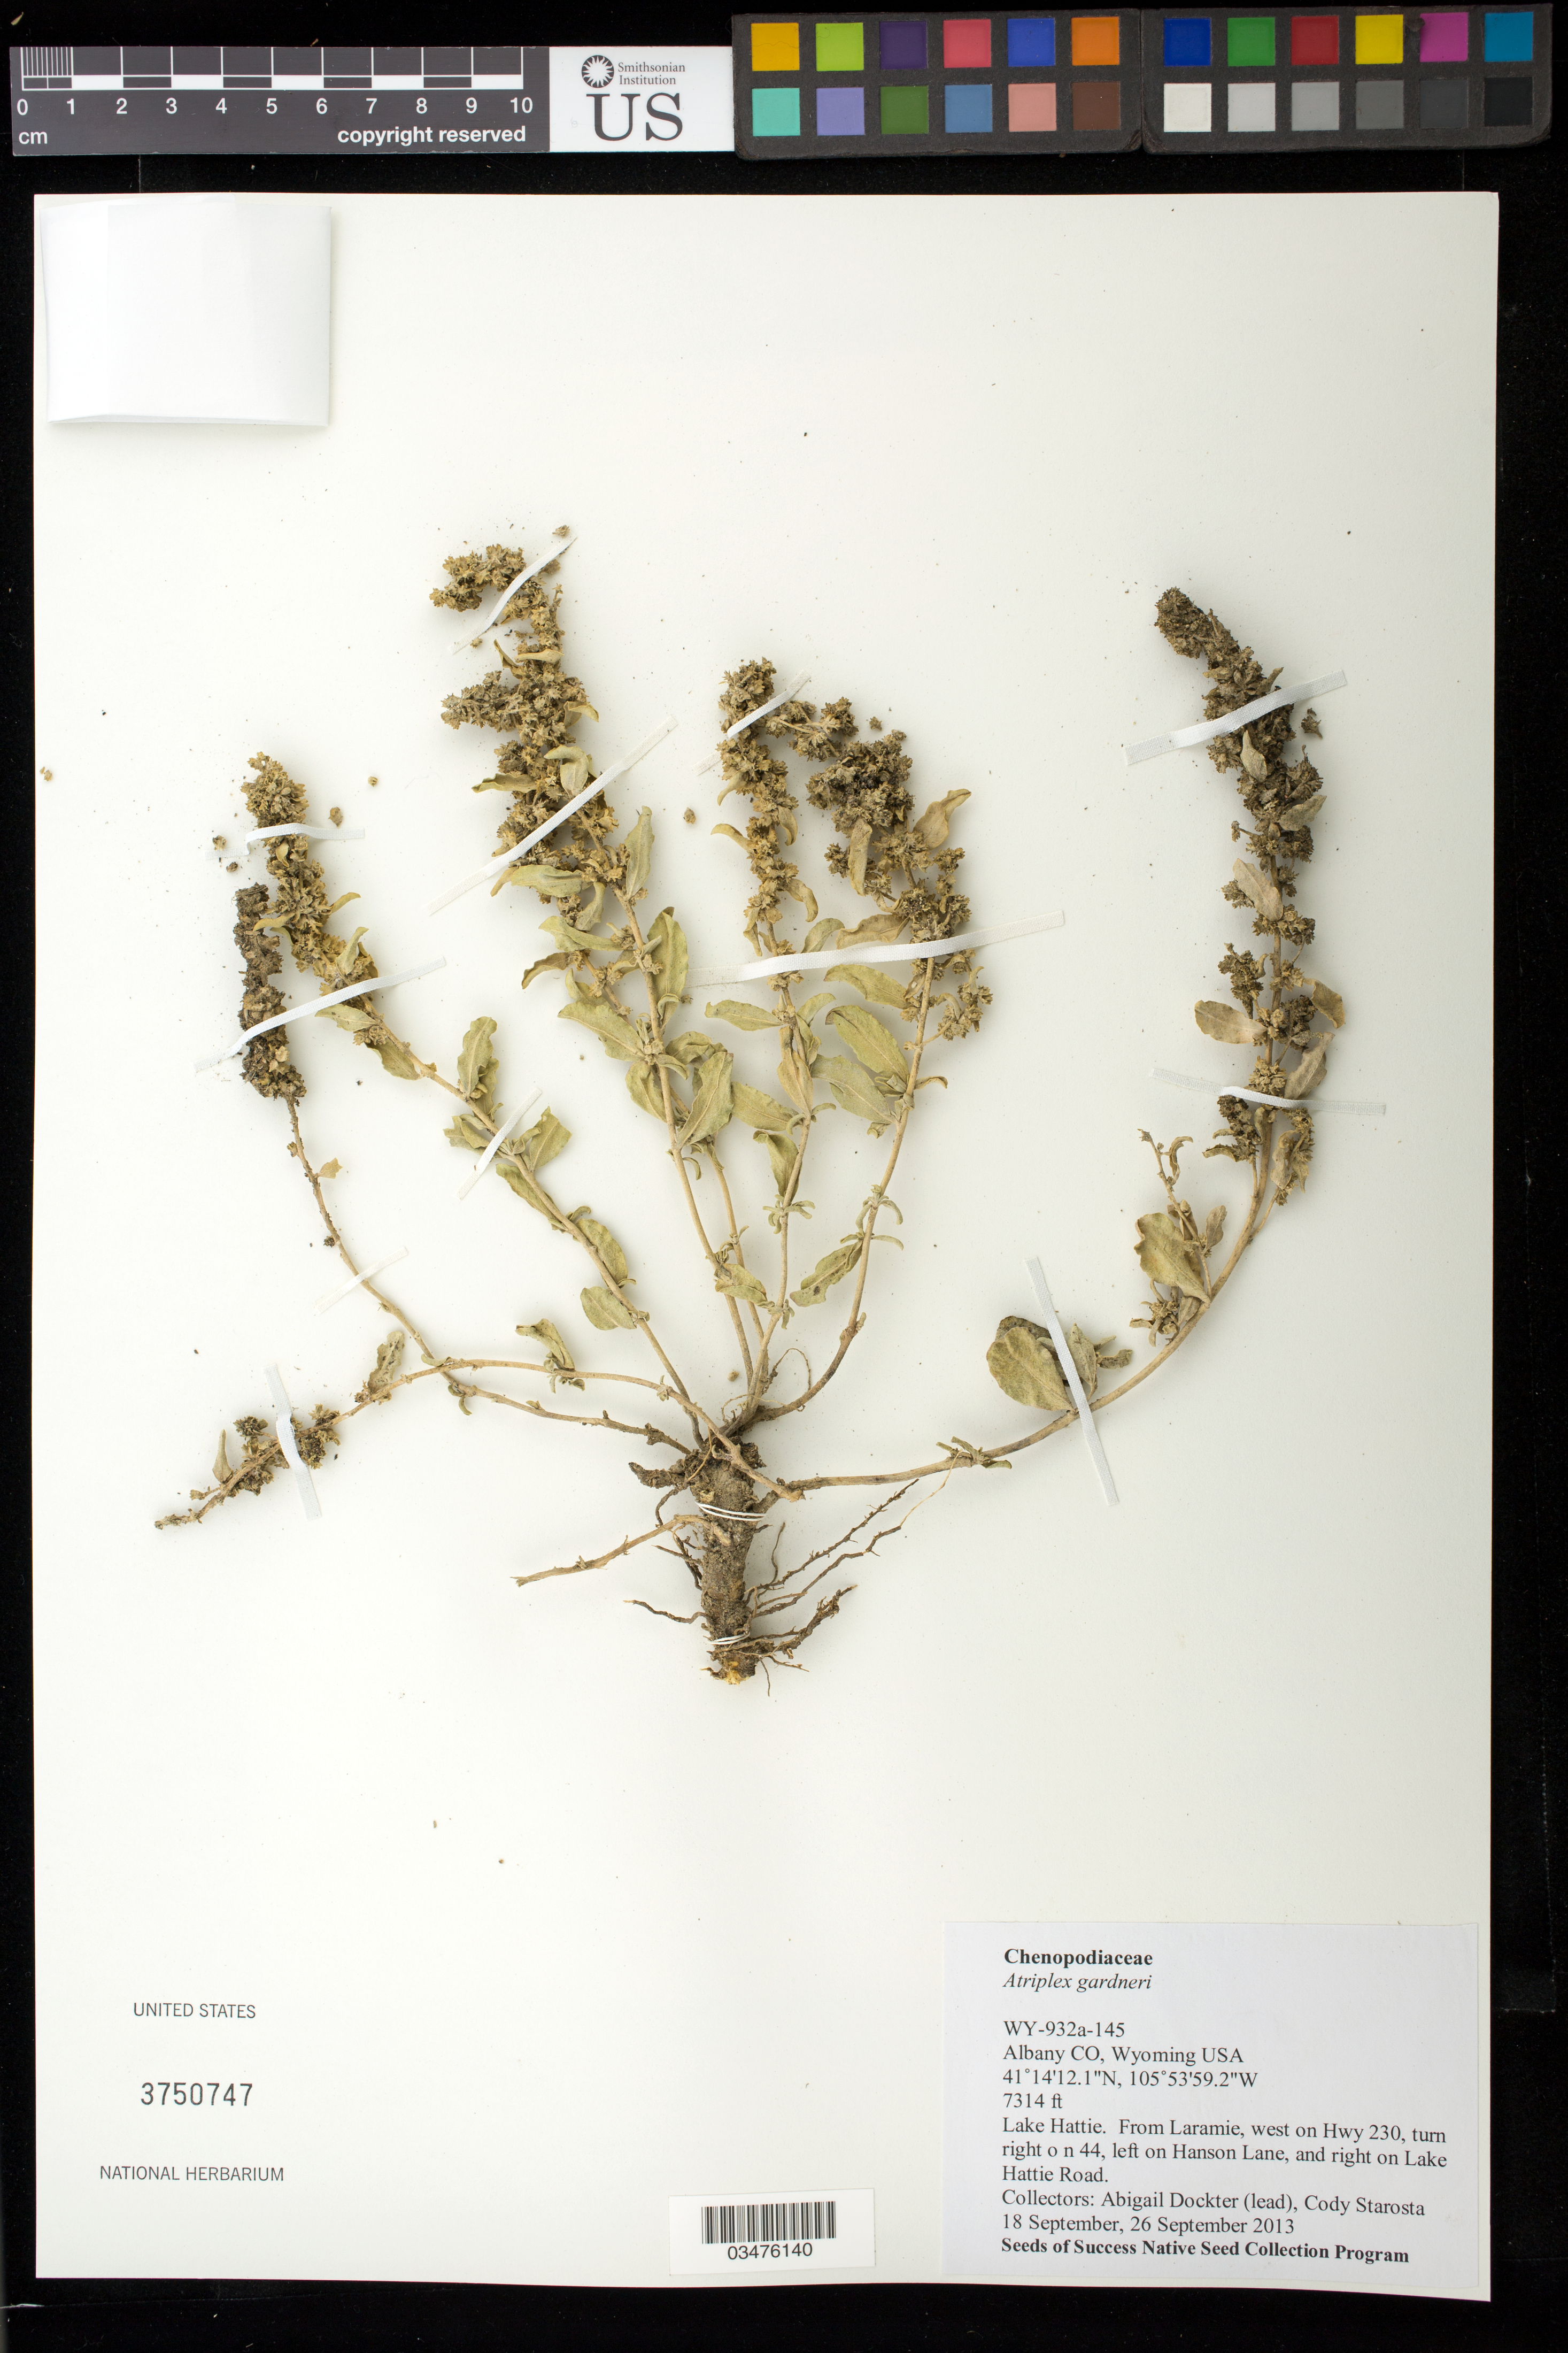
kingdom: Plantae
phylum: Tracheophyta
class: Magnoliopsida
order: Caryophyllales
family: Amaranthaceae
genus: Atriplex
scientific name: Atriplex gardneri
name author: (Moq.) D. Dietr.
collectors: A. Dockter & C. Starosta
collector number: WY932A-145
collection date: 2013-09-18,2013-09-26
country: United States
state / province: Wyoming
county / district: Albany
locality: Lake Hattie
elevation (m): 2229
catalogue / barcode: US 3750747